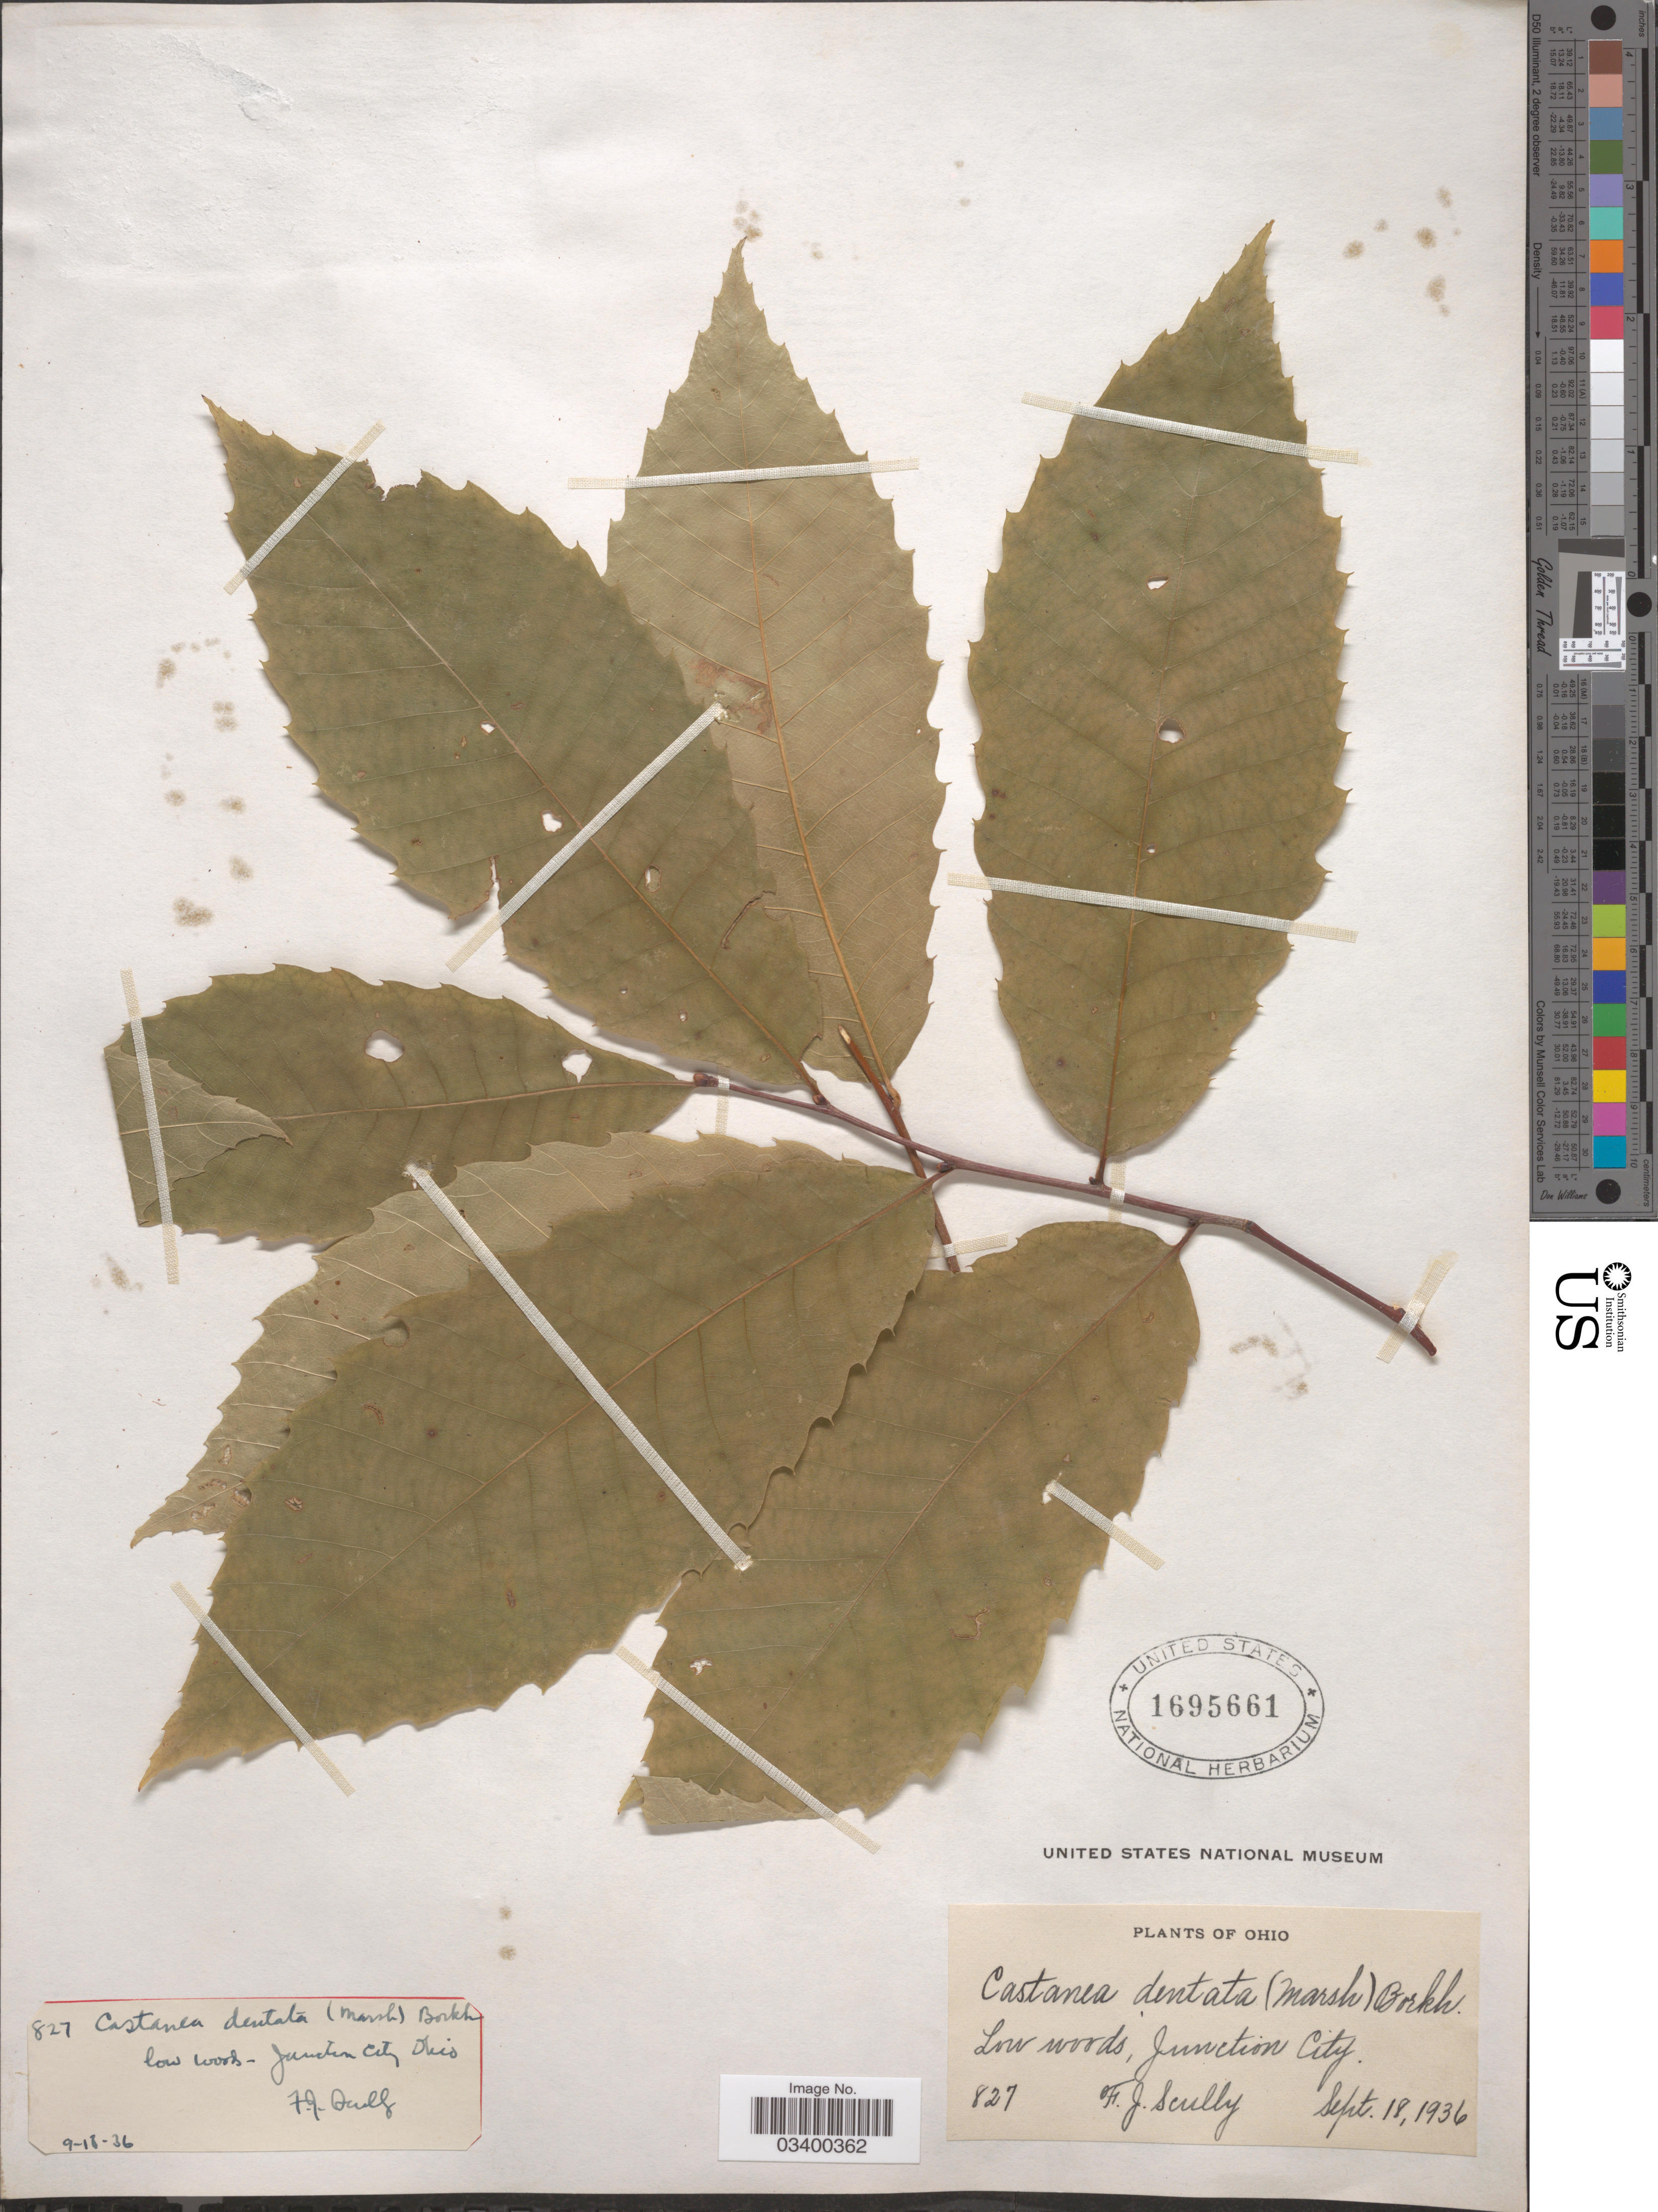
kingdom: Plantae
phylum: Tracheophyta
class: Magnoliopsida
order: Fagales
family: Fagaceae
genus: Castanea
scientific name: Castanea dentata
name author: (Marshall) Borkh.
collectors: F. Scully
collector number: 827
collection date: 1936-09-18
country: United States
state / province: Ohio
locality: Junction City.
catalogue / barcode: US 1695661